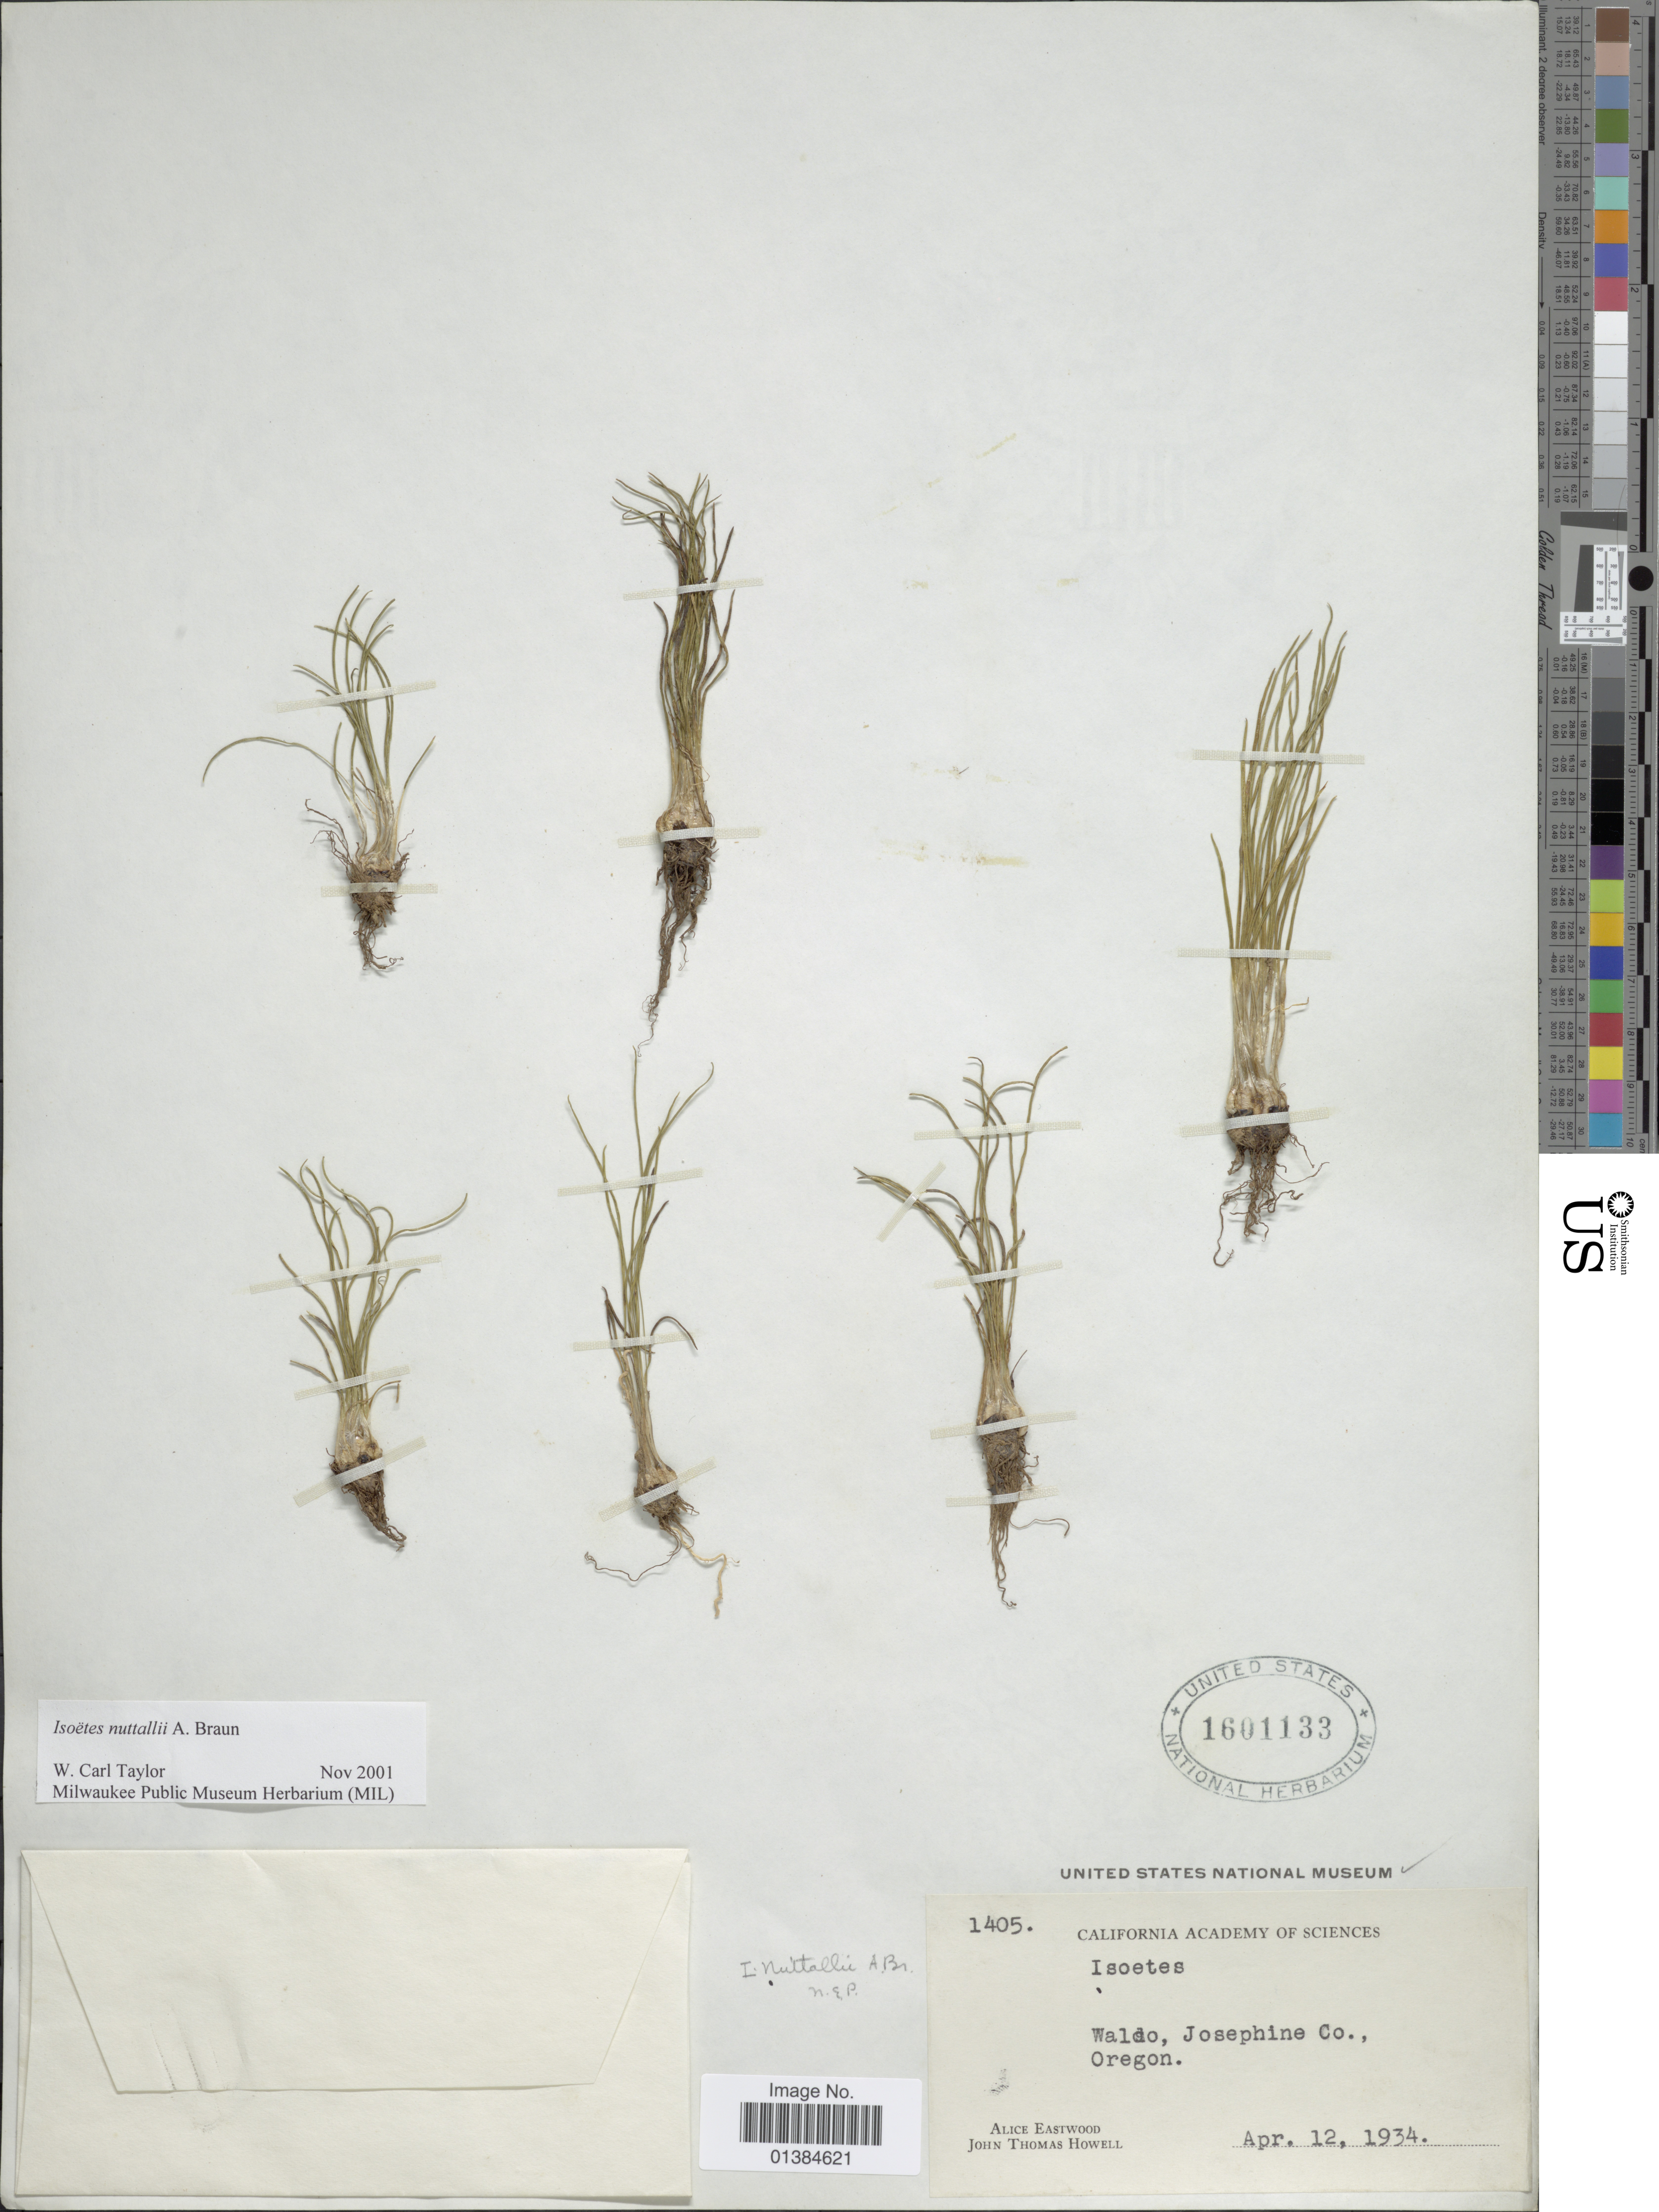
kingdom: Plantae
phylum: Tracheophyta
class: Lycopodiopsida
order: Isoetales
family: Isoetaceae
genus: Isoetes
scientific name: Isoetes nuttallii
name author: A. Braun ex Engelm.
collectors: A. Eastwood & J. T. Howell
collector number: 1405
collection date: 1934-04-12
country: United States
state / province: Oregon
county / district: Josephine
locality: Waldo, Josephine Co.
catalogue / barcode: US 1601133